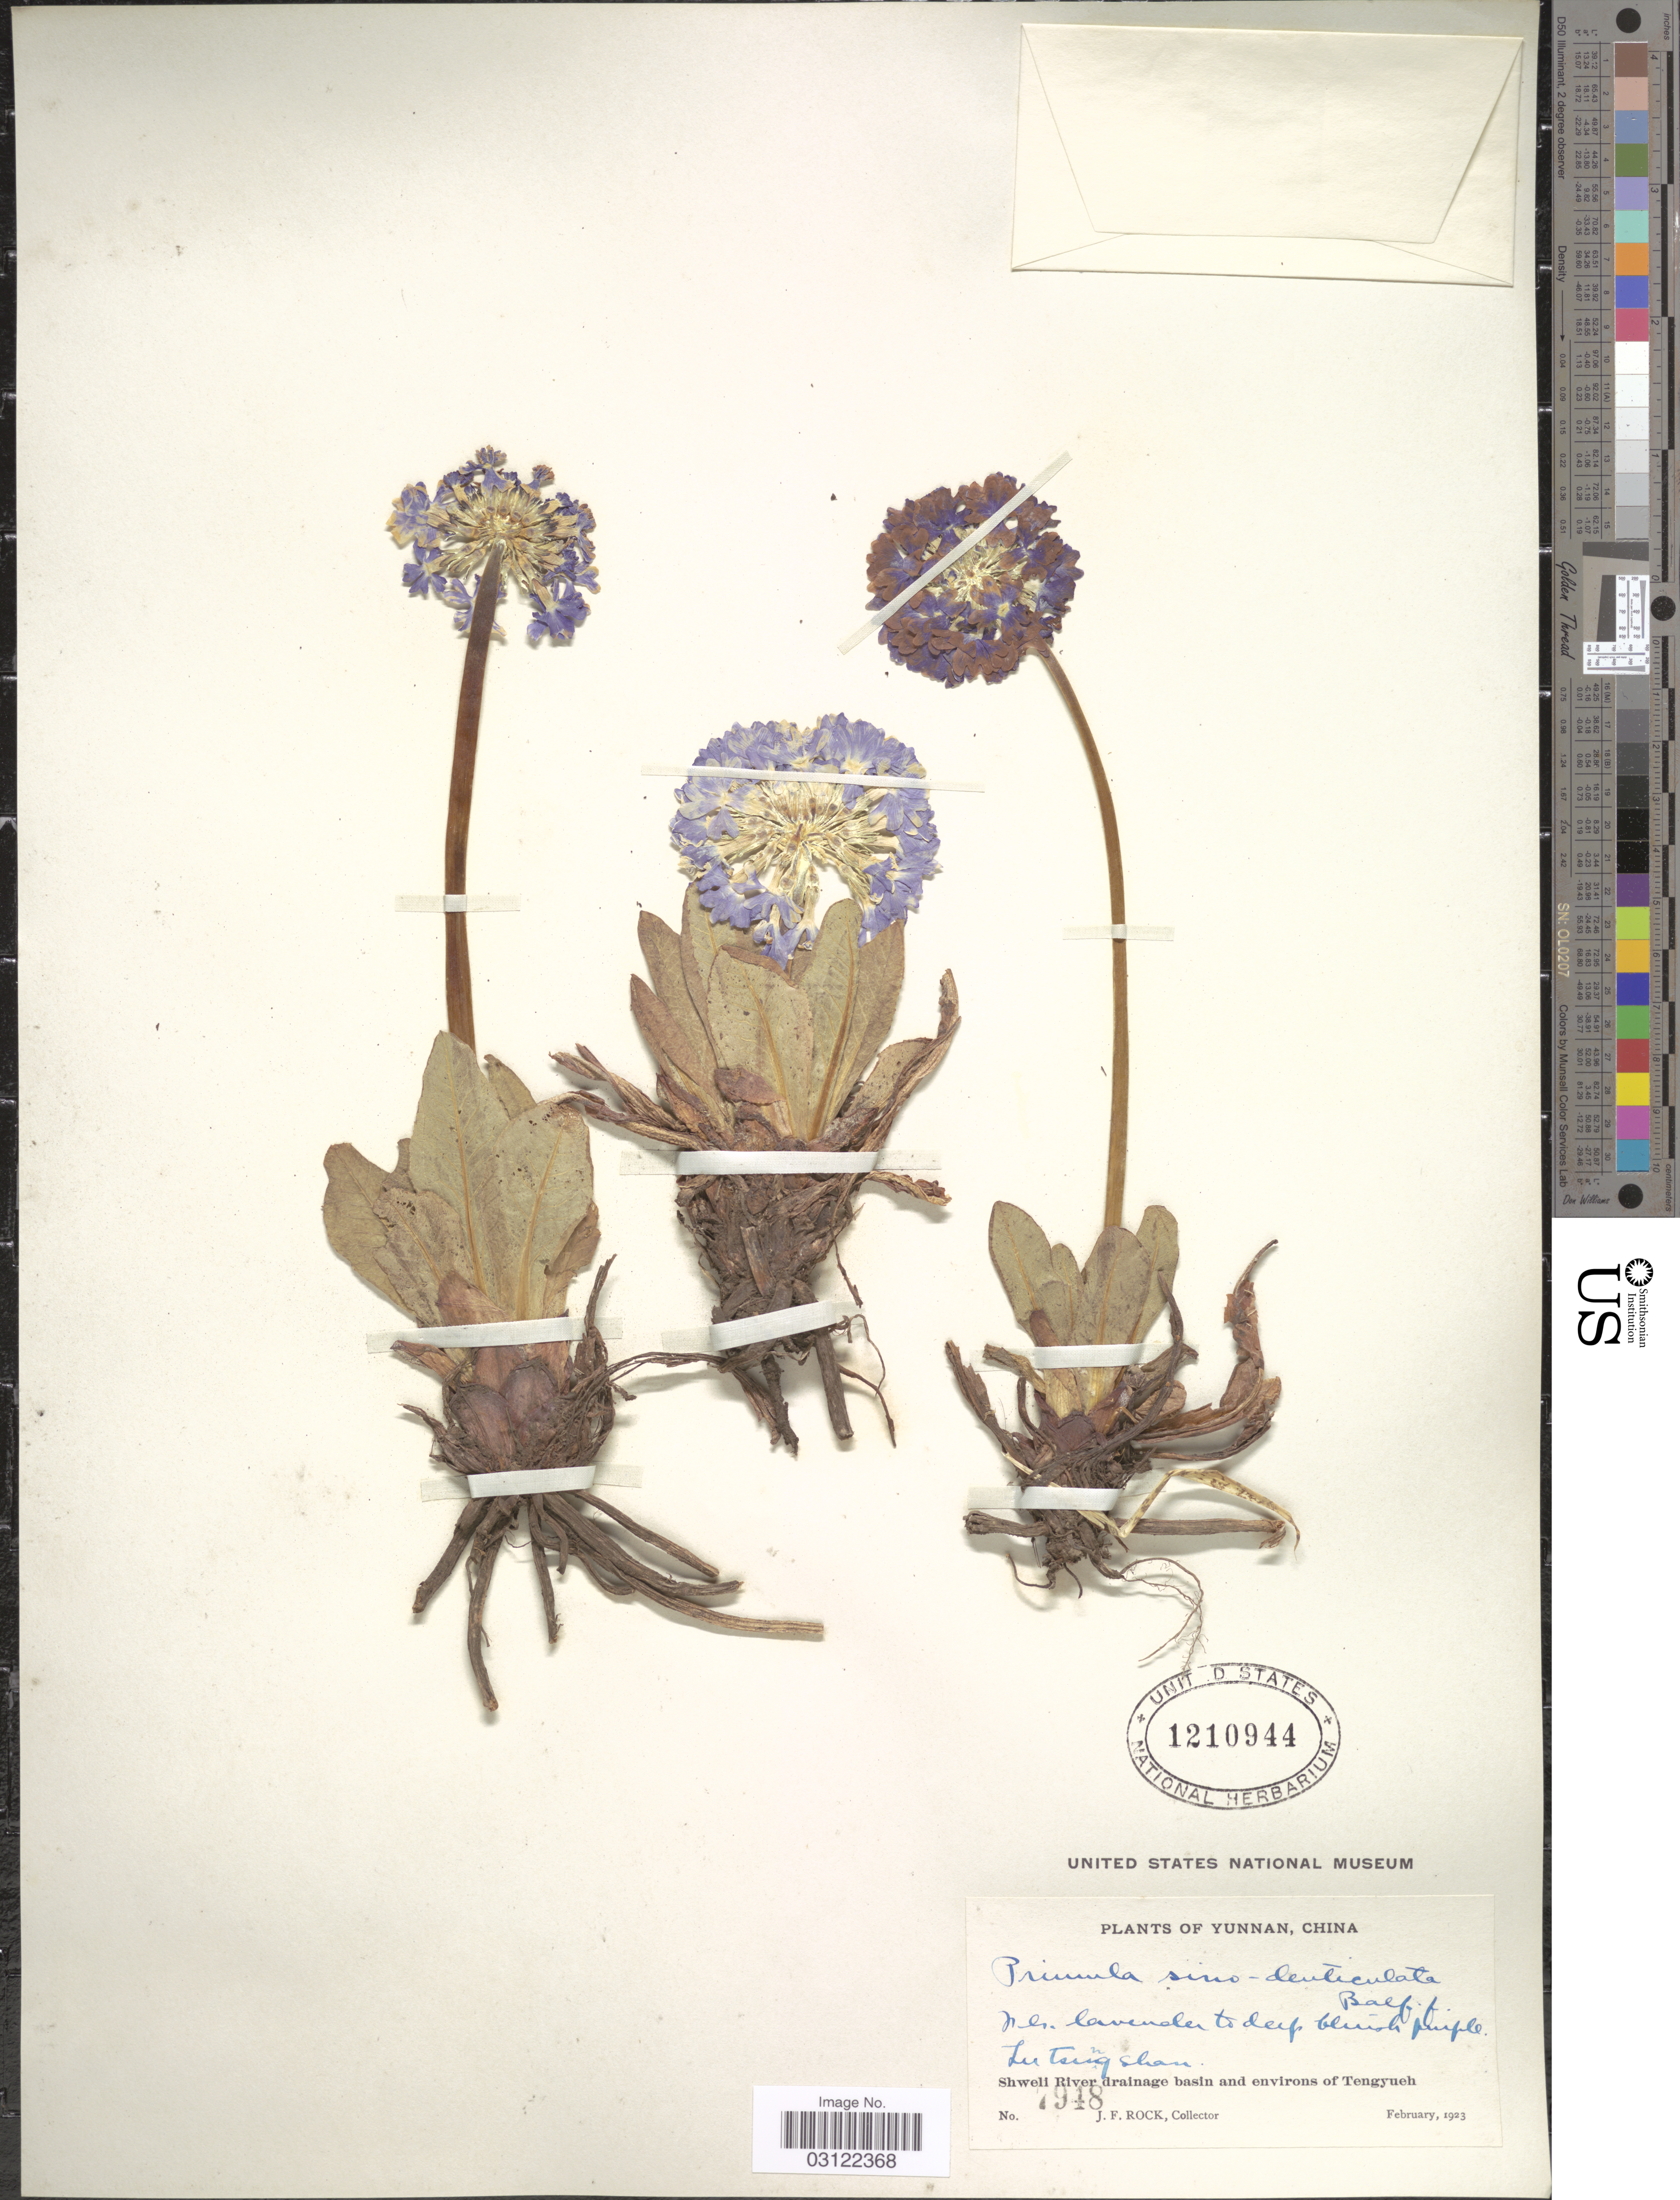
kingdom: Plantae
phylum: Tracheophyta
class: Magnoliopsida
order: Ericales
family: Primulaceae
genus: Primula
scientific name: Primula sino-denticulata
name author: Balf. f. & Forrest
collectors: J. Rock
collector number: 7948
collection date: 1923-02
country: China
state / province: Yunnan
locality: Lu Tsung Shan. Shweli River drainage basin and environs of Tengyueh.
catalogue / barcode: US 1210944